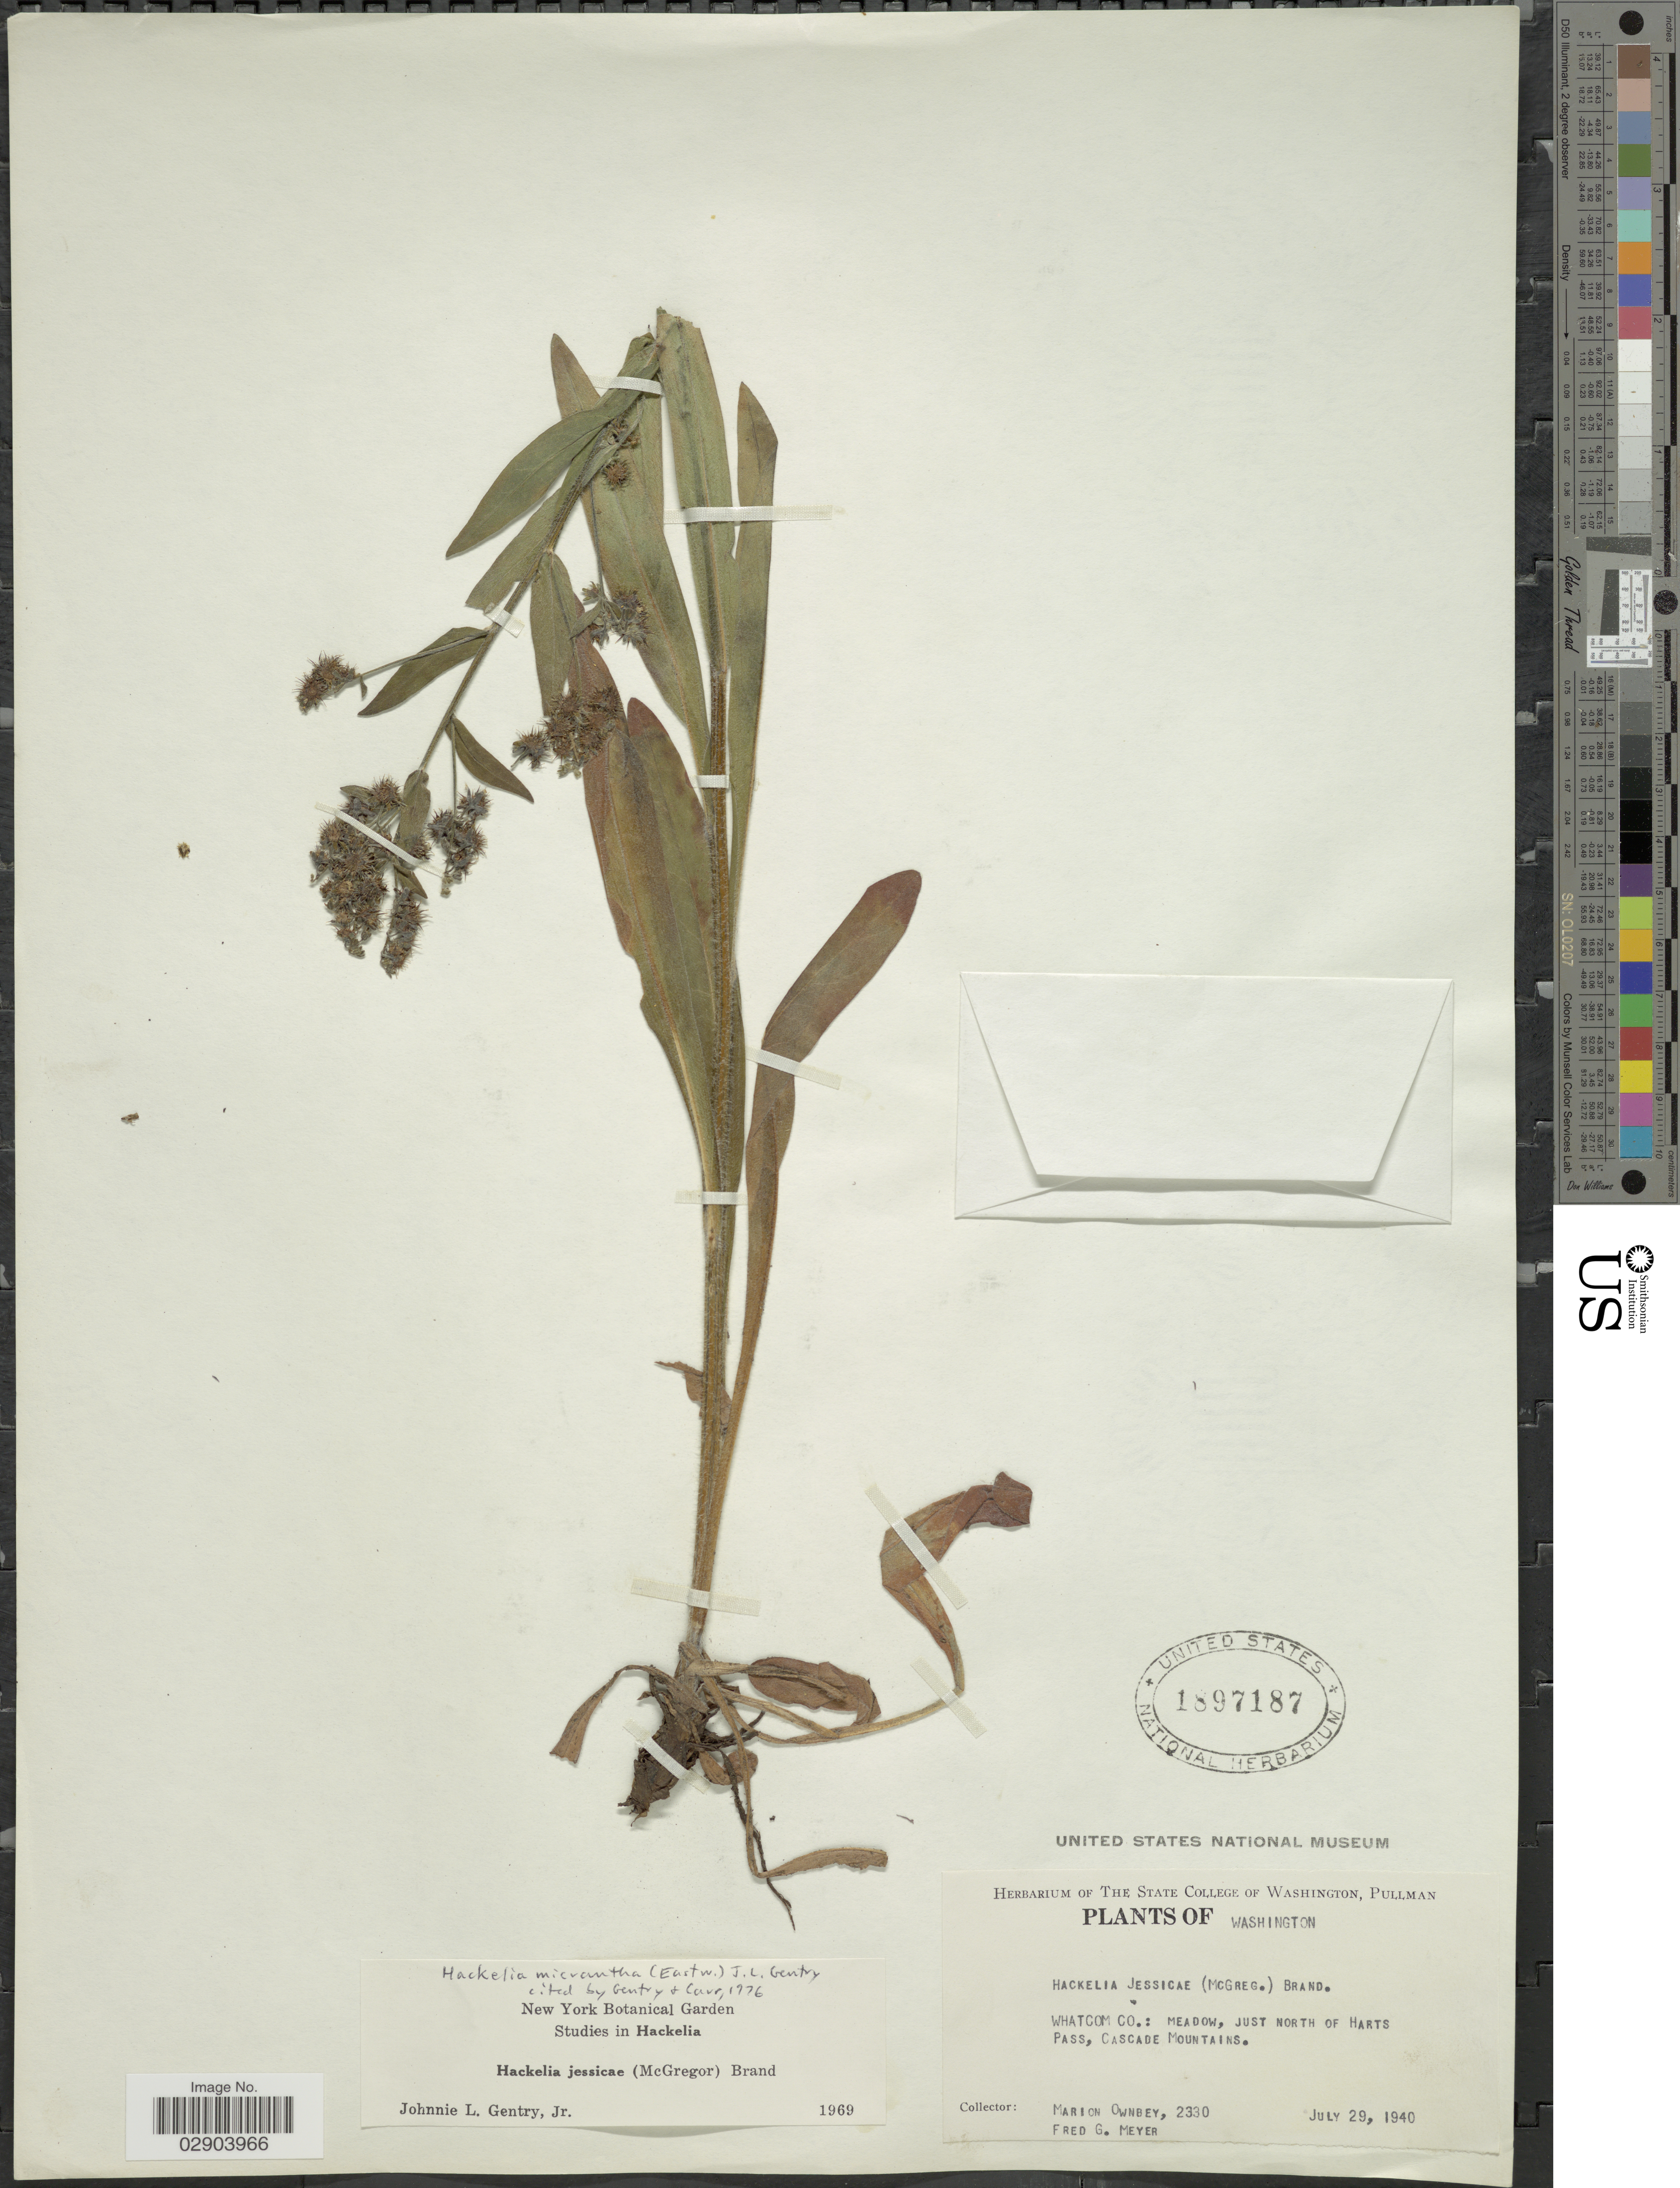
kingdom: Plantae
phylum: Tracheophyta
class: Magnoliopsida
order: Boraginales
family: Boraginaceae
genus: Hackelia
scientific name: Hackelia micrantha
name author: (Eastw.) J.L. Gentry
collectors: M. Ownbey & F. Meyer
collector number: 2330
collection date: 1940-07-29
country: United States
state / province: Washington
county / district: Whatcom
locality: Whatcom Co.: Meadow, just north of Harts Pass, Cascade Mountains.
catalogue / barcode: US 1897187